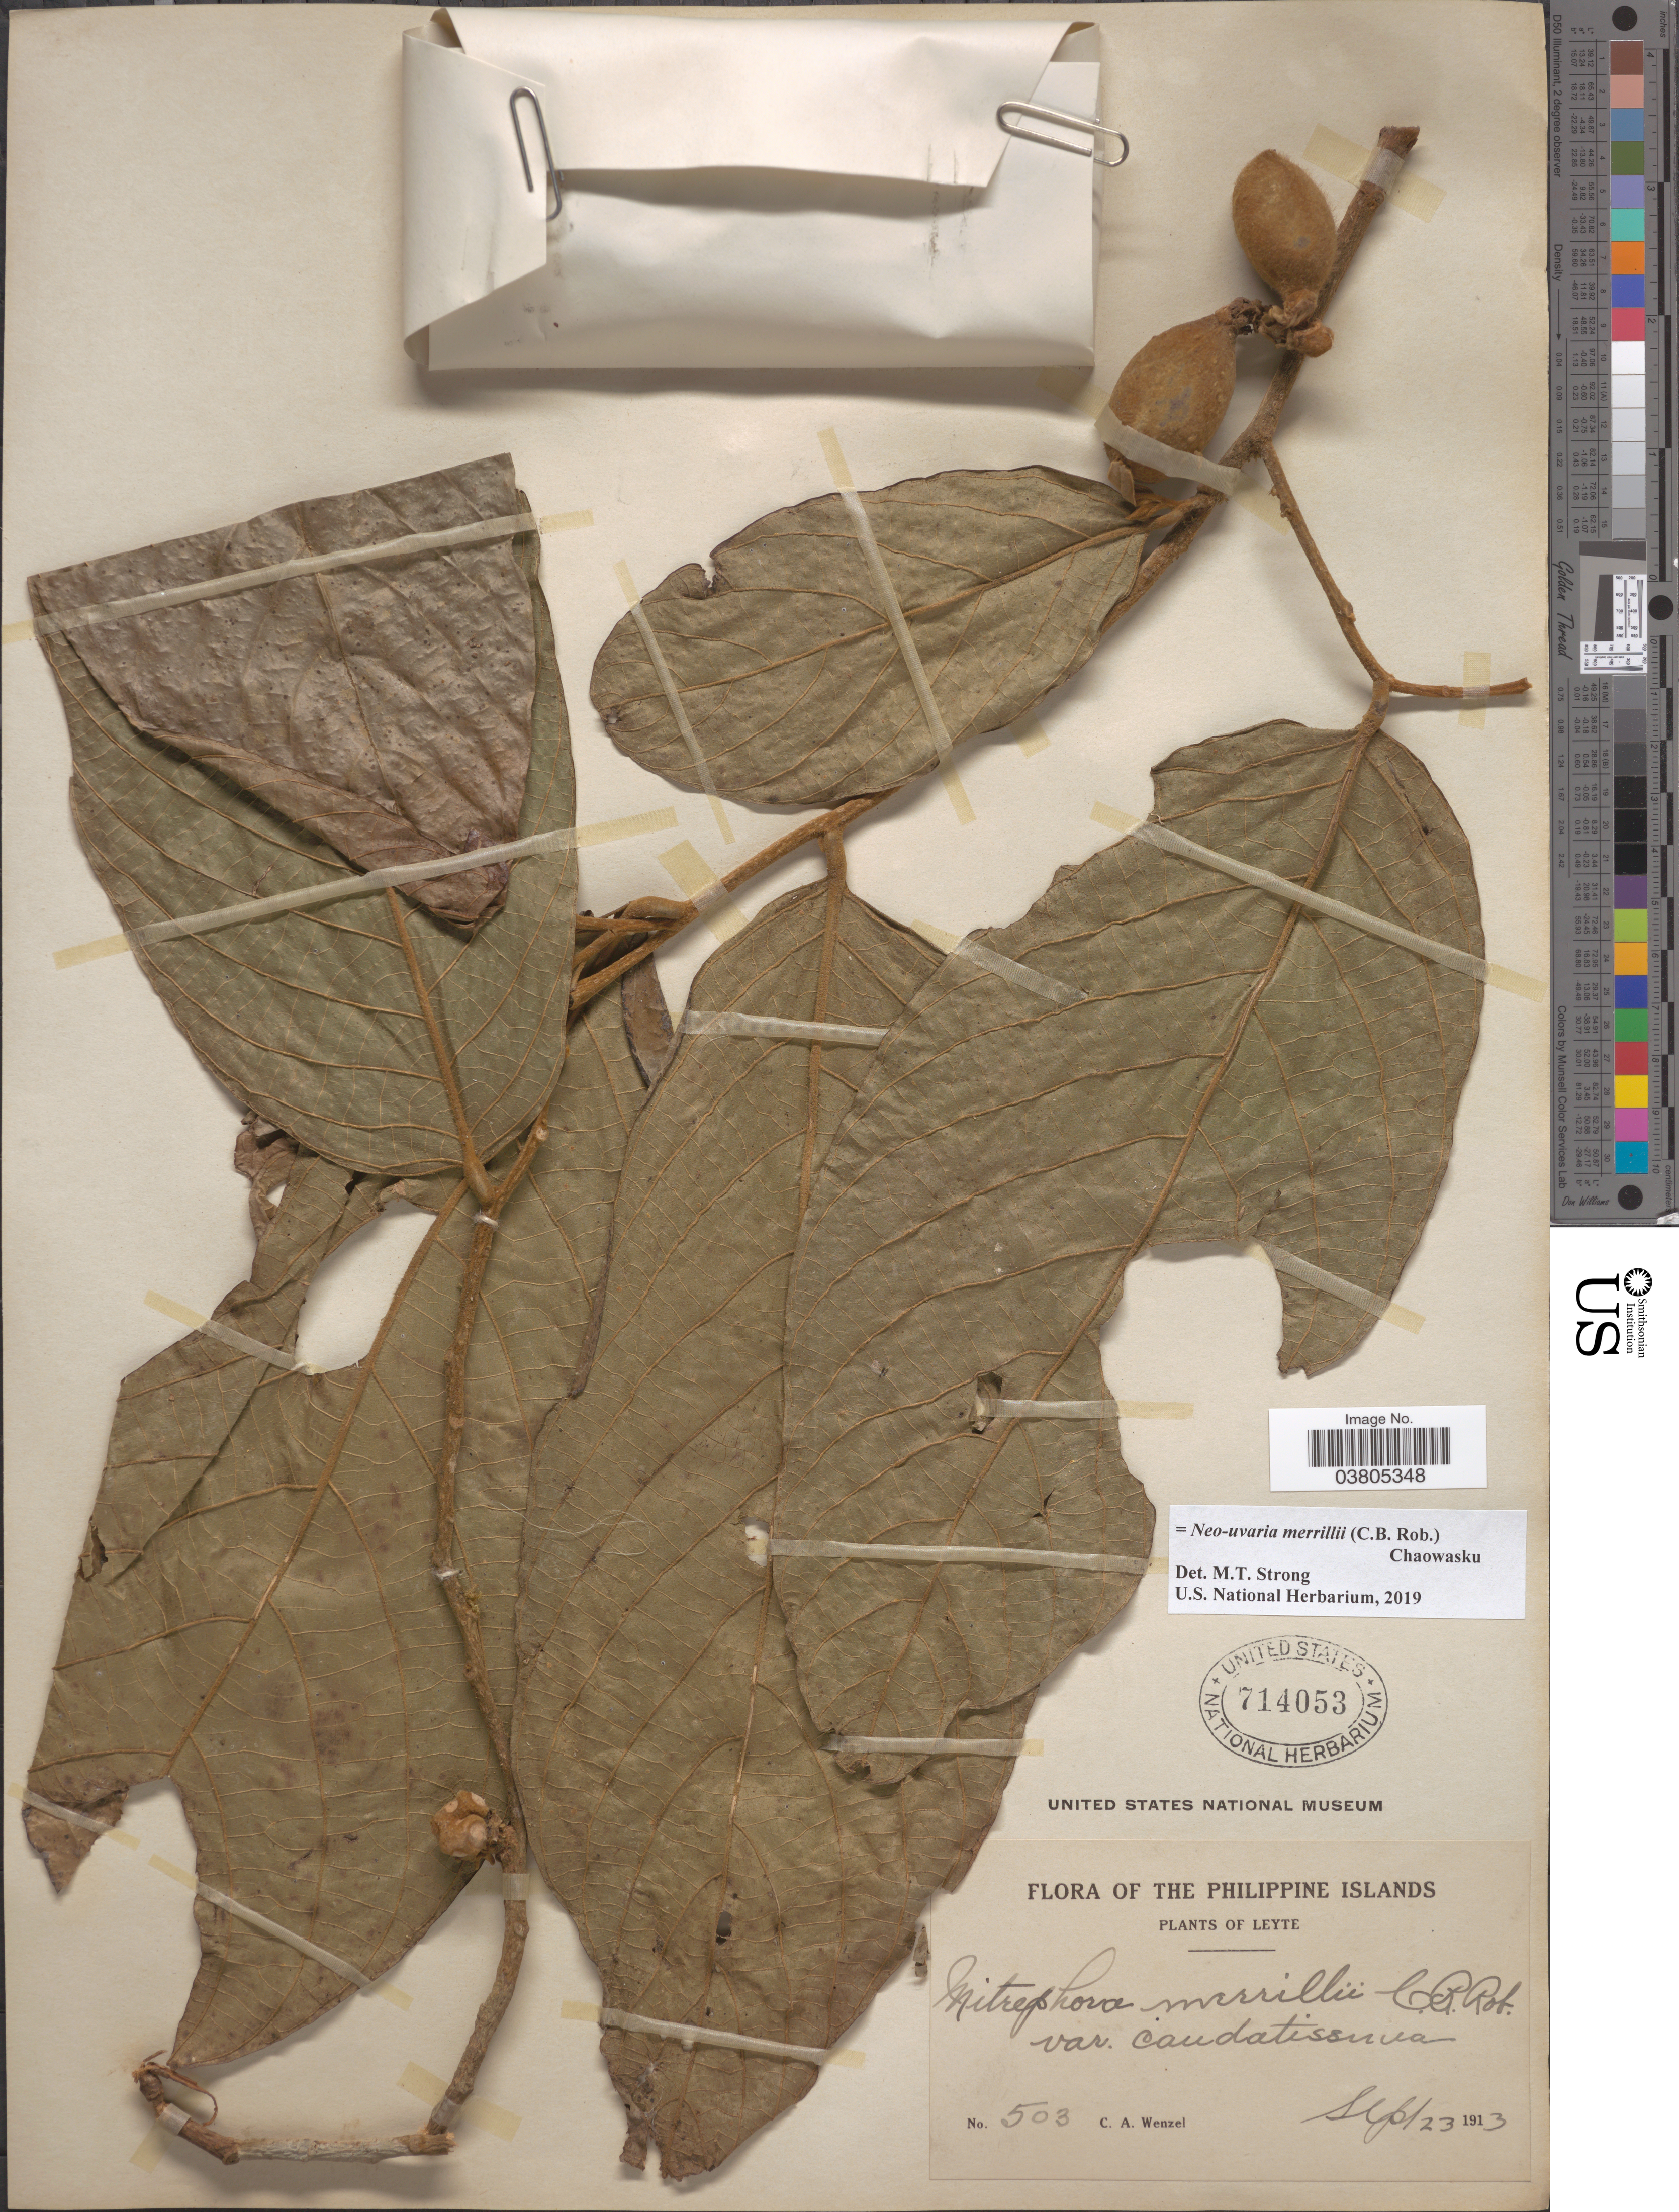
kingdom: Plantae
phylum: Tracheophyta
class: Magnoliopsida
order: Magnoliales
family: Annonaceae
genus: Neo-Uvaria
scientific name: Neo-uvaria merrillii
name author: (C.B. Rob.) Chaowasku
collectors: C. Wenzel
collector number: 503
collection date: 1913-09-23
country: Philippines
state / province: Eastern Visayas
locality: Philippine Islands. Leyte.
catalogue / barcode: US 714053